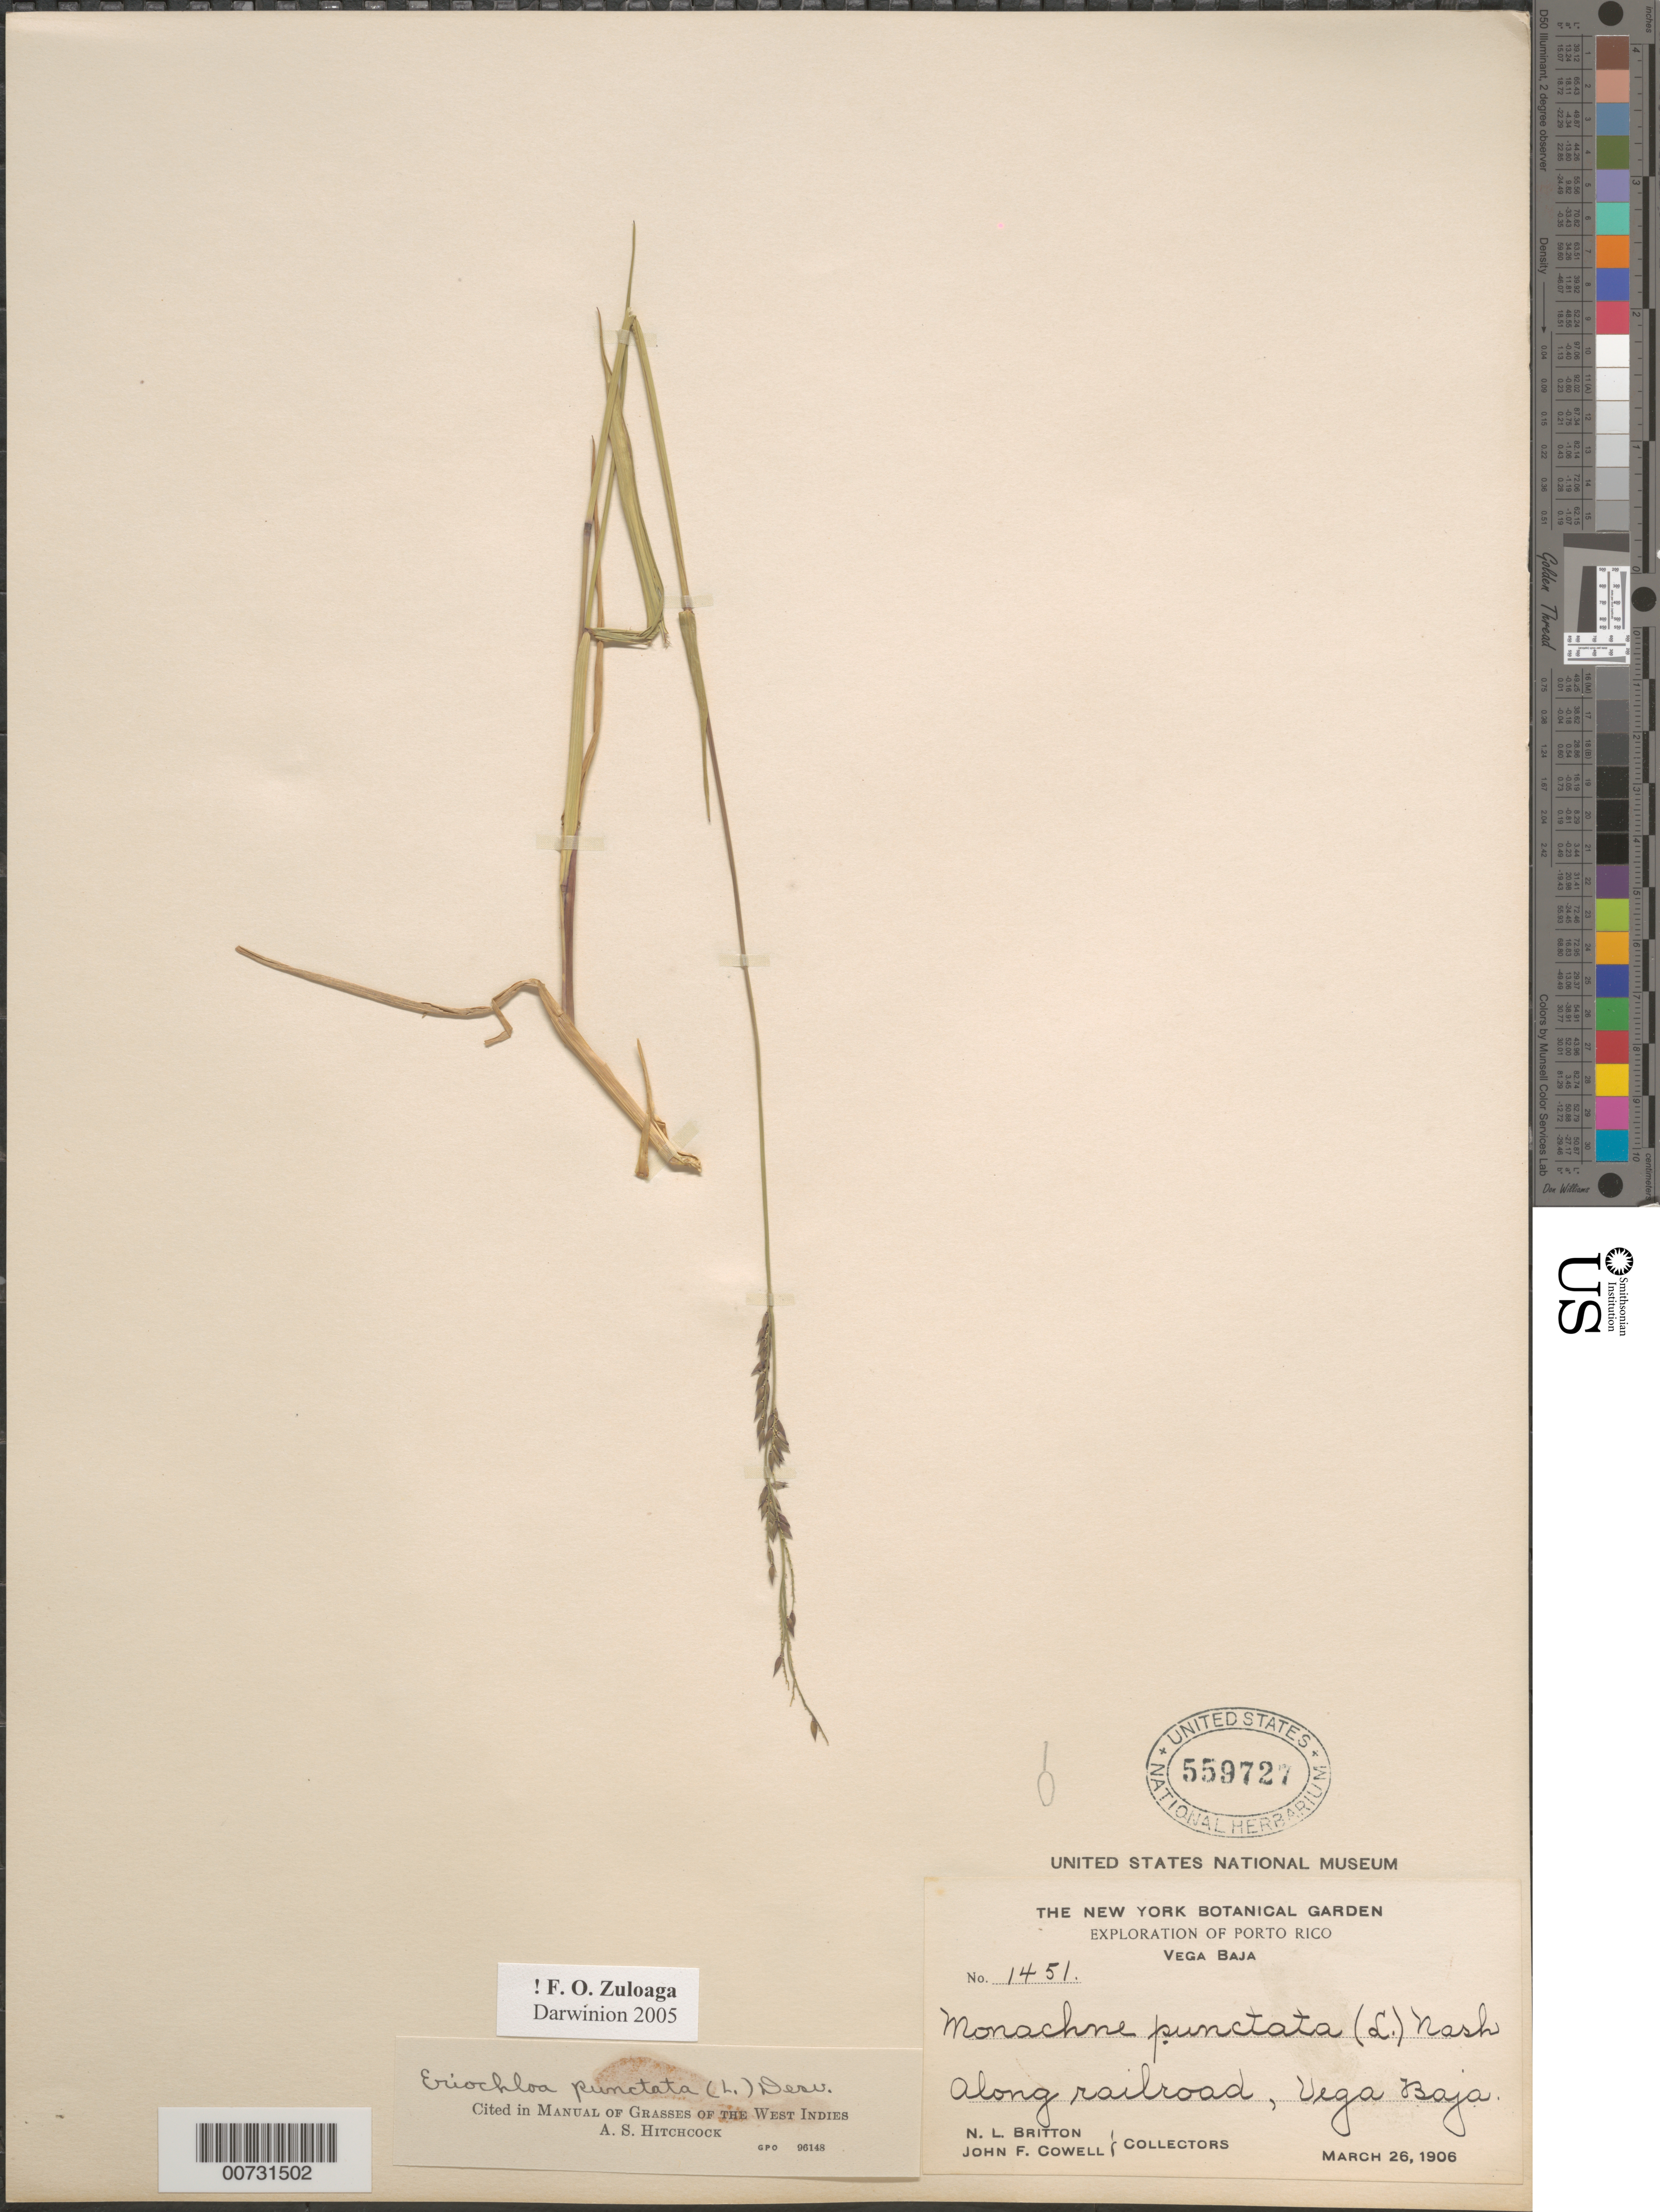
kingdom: Plantae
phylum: Tracheophyta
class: Liliopsida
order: Poales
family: Poaceae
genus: Eriochloa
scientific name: Eriochloa punctata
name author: (L.) Desv. ex Ham.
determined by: Hitchcock, Albert S.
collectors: N. Britton & J. F. Cowell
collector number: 1451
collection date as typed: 26 Mar 1906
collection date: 1906-03-26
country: Puerto Rico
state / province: Vega Baja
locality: Vega Baja, along railroad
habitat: Along railroad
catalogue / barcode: US 559727